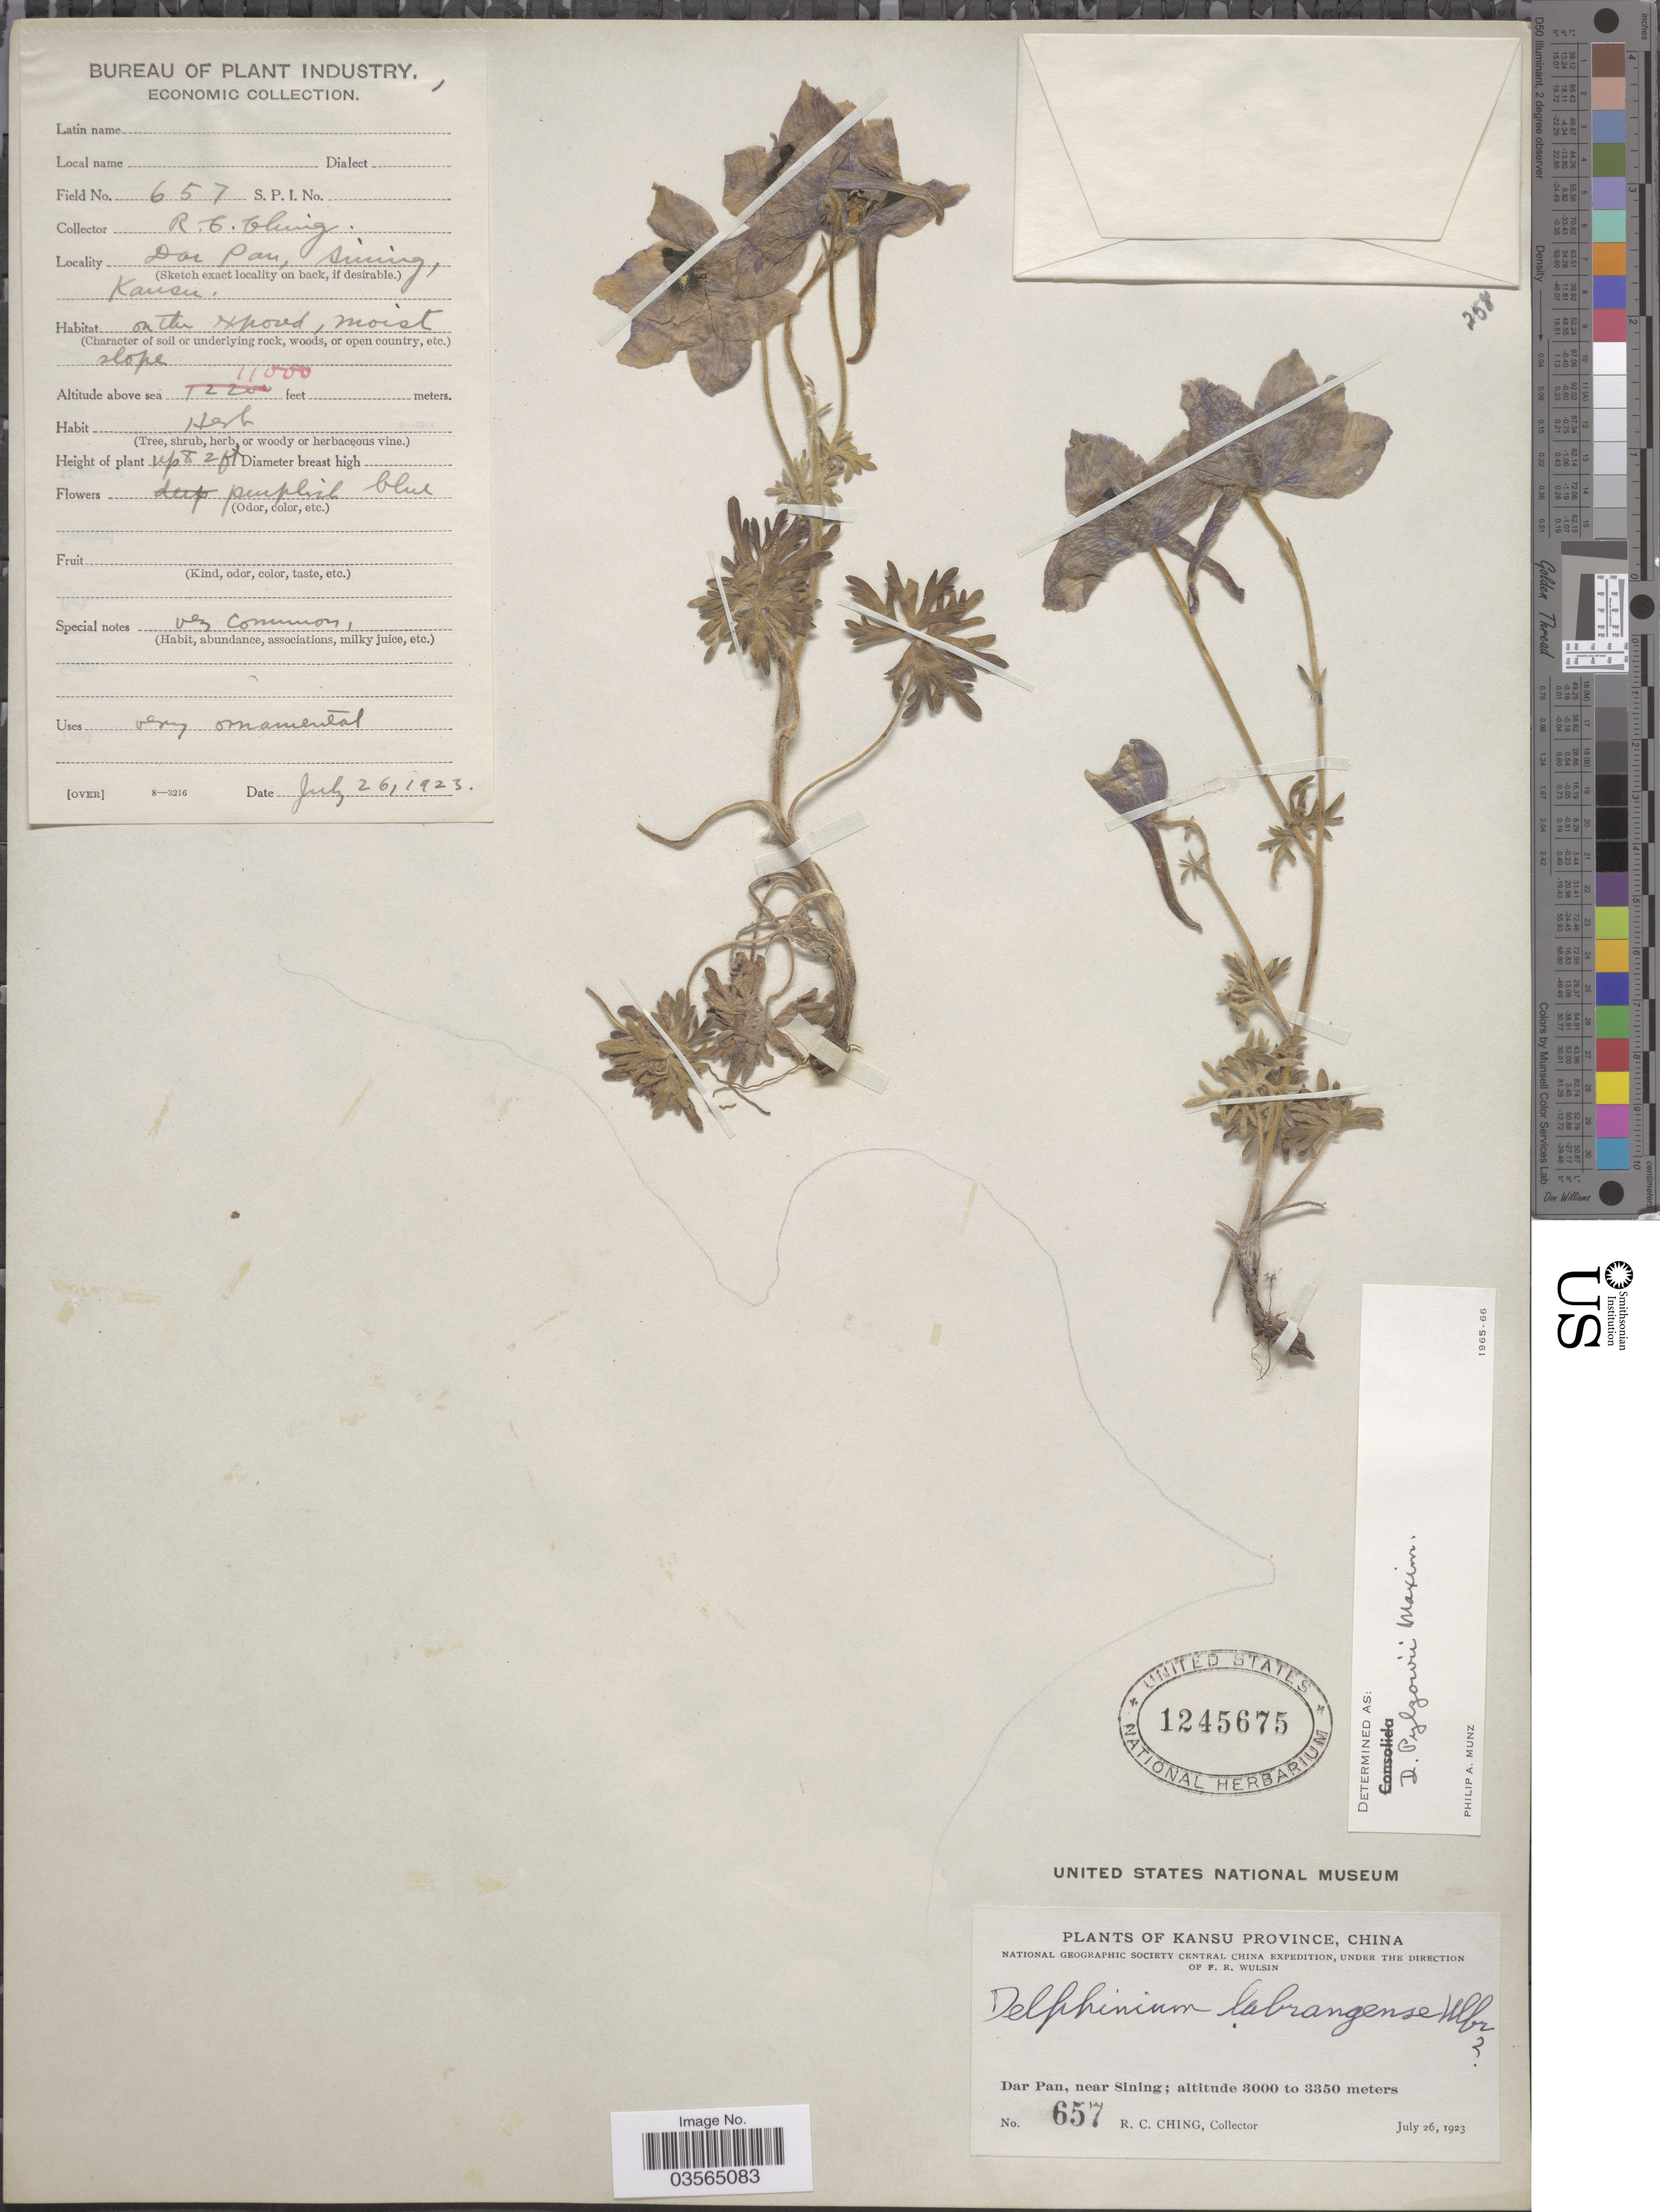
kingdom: Plantae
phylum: Tracheophyta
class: Magnoliopsida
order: Ranunculales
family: Ranunculaceae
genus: Delphinium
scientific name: Delphinium pylzowii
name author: Maxim.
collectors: R. C. Ching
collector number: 657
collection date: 1923-07-26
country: China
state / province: Gansu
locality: Kansu Province. Dar Pan, near Sining.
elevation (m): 3353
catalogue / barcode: US 1245675